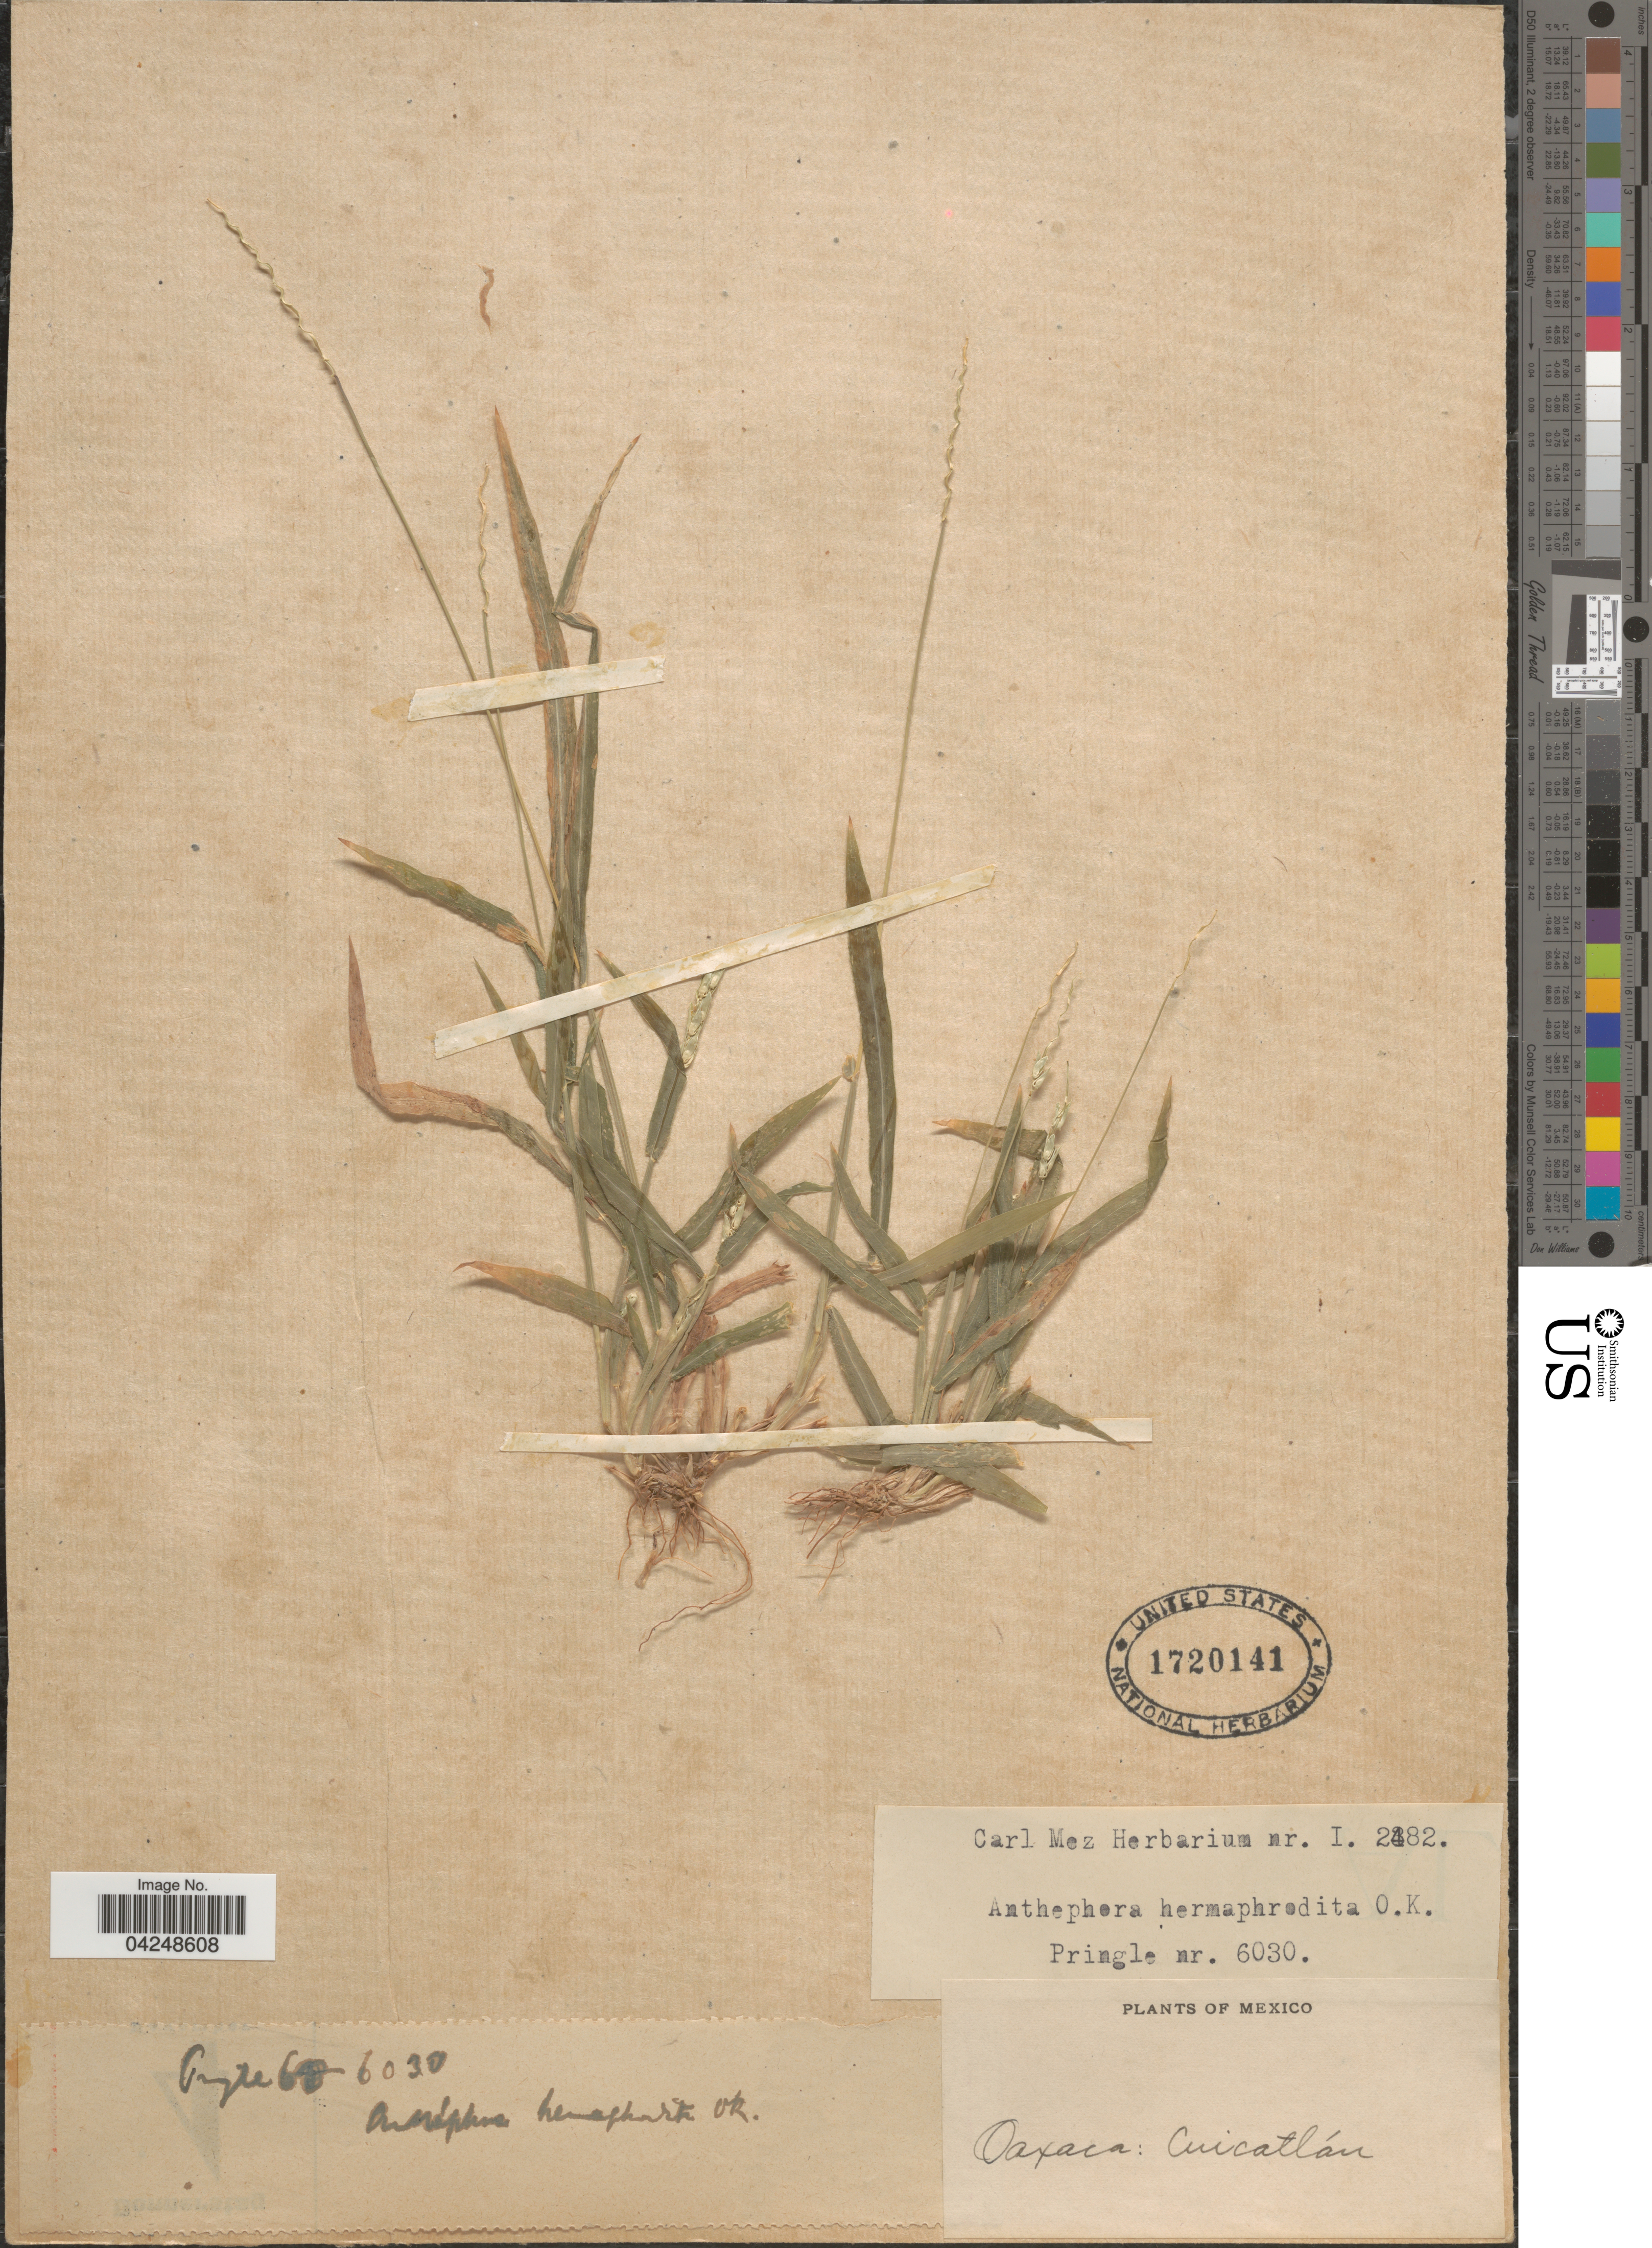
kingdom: Plantae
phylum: Tracheophyta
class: Liliopsida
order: Poales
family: Poaceae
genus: Anthephora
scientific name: Anthephora hermaphrodita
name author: (L.) Kuntze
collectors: -- Pringle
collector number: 6030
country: Mexico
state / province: Oaxaca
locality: Cuicatlán.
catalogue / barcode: US 1720141